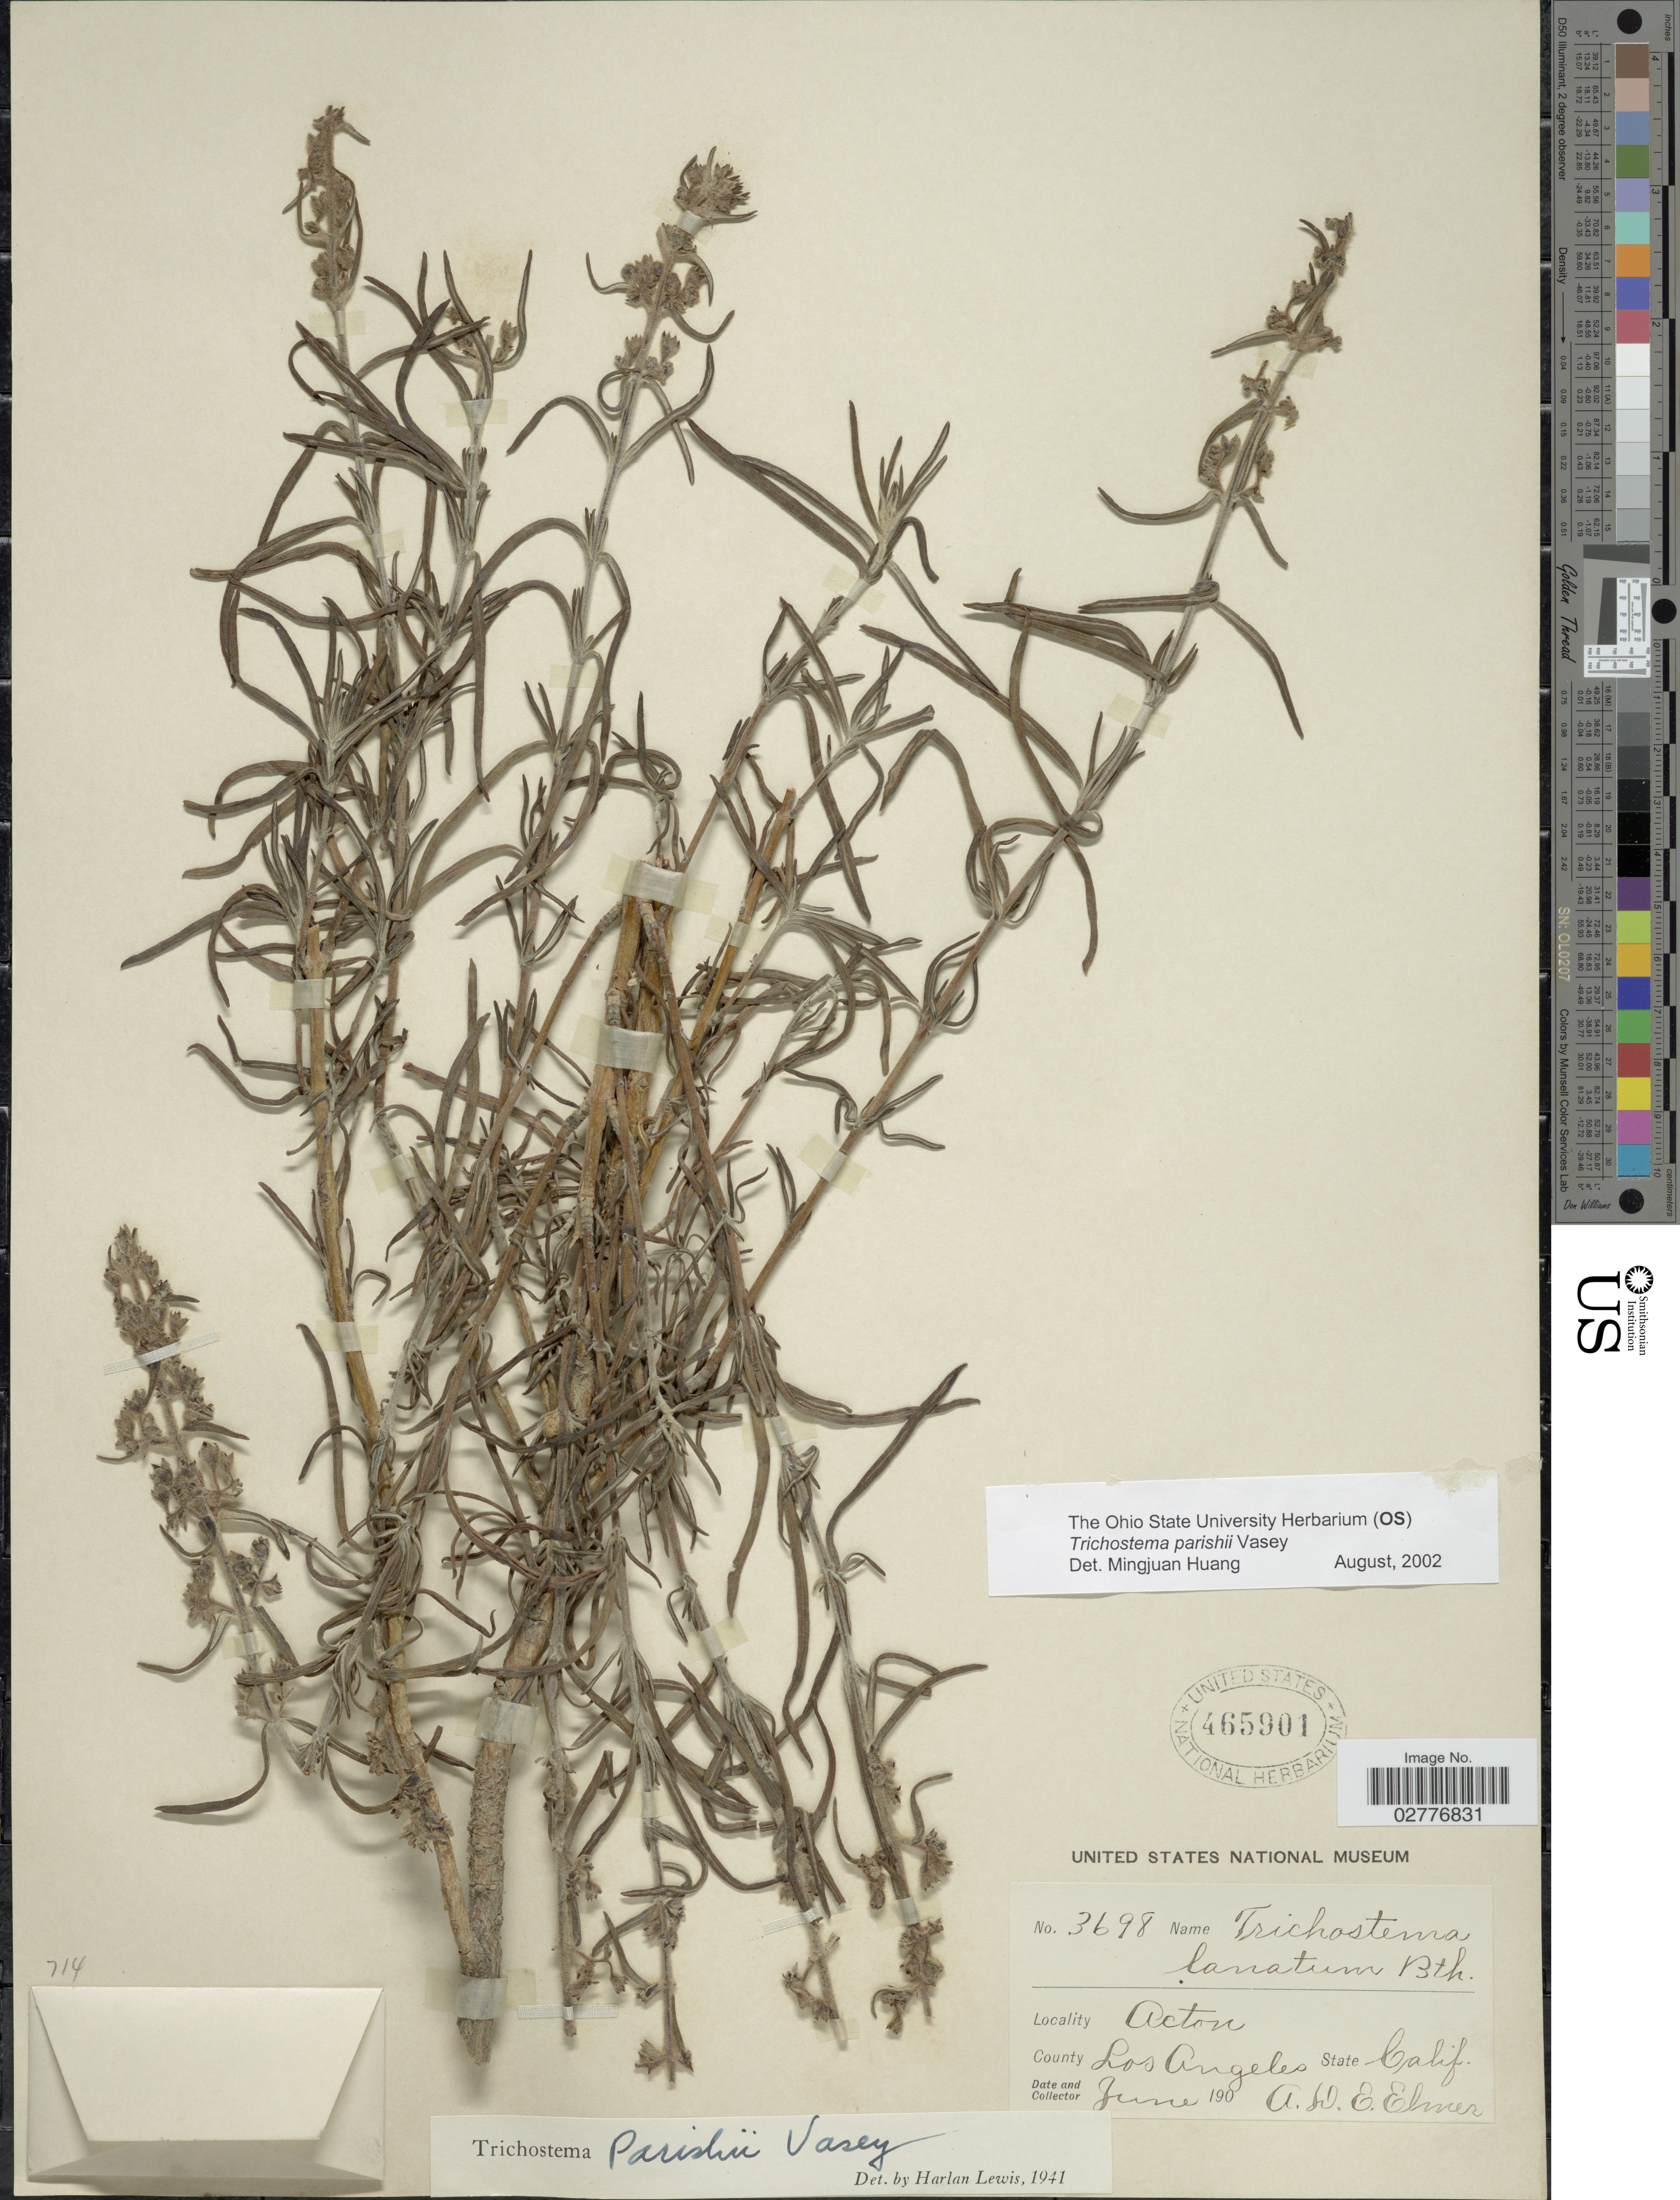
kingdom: Plantae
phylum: Tracheophyta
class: Magnoliopsida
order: Lamiales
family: Lamiaceae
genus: Trichostema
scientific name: Trichostema parishii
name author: Vasey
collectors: A. D. E. Elmer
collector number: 3698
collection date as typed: June 190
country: United States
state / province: California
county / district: Los Angeles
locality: Acton. County Los Angeles.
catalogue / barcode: US 465901